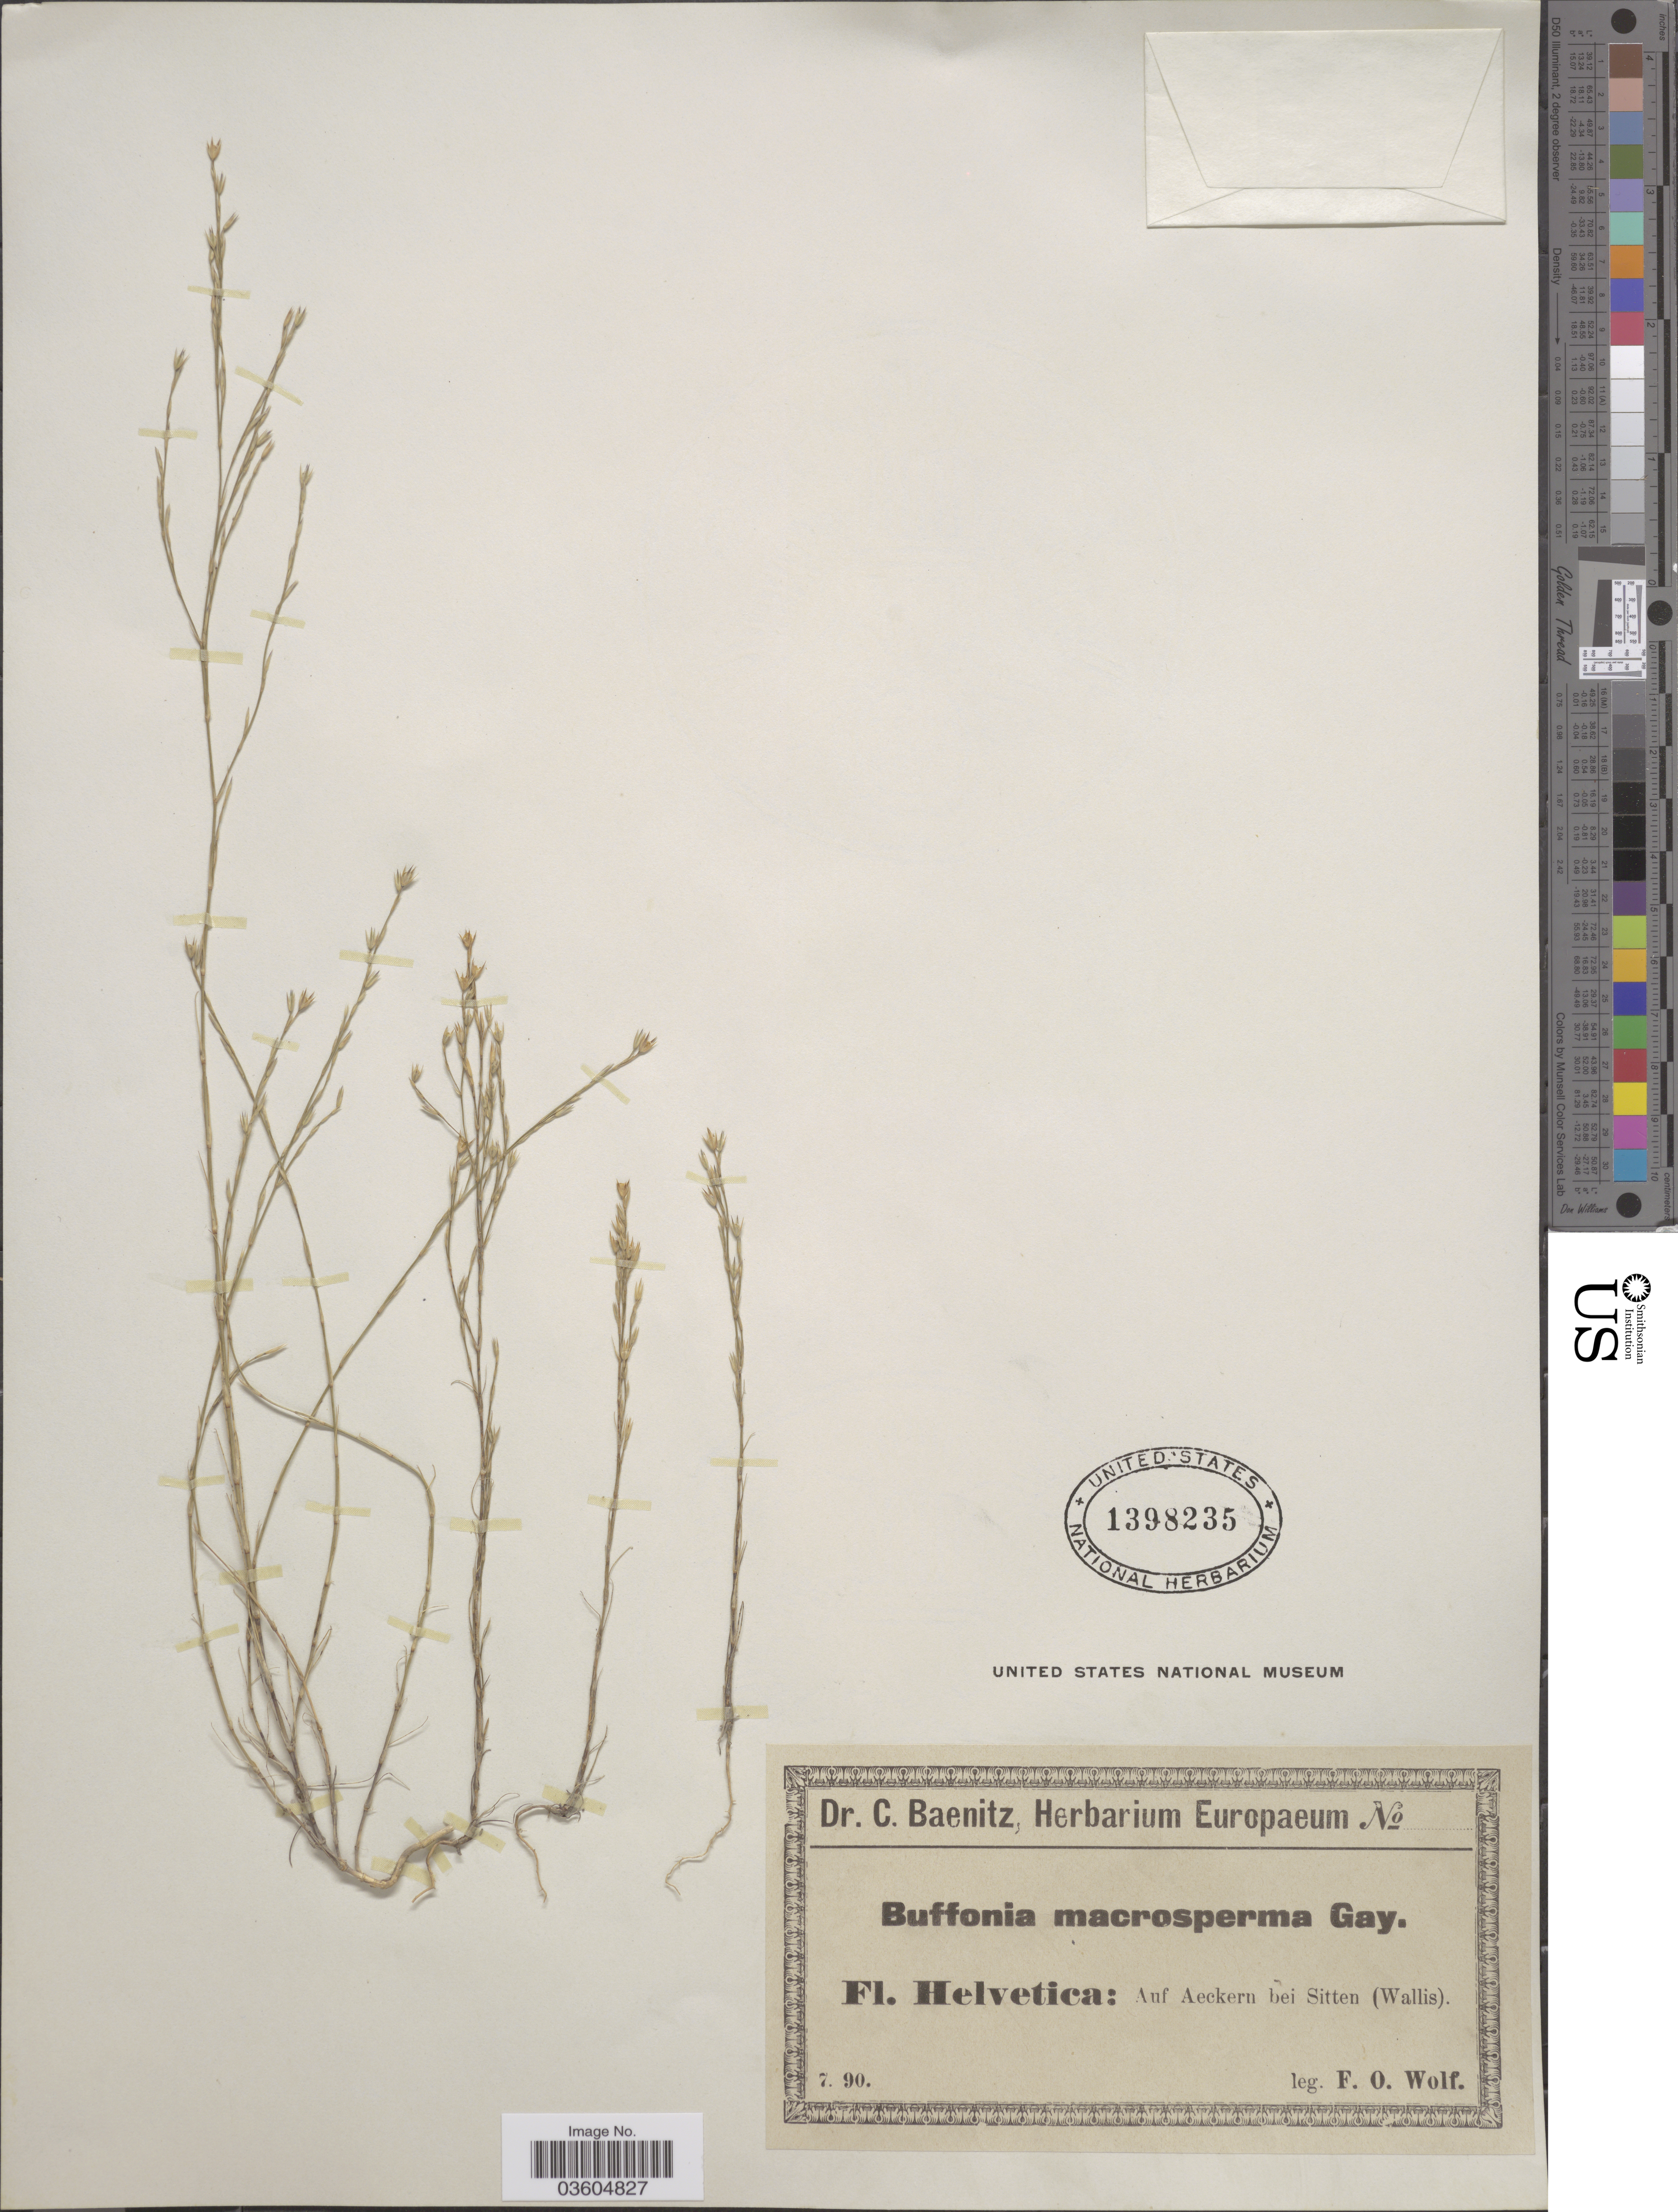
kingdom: Plantae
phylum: Tracheophyta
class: Magnoliopsida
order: Caryophyllales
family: Caryophyllaceae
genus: Bufonia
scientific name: Bufonia macrosperma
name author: J. Gay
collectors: F. Wolf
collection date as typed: Transcribed d/m/y: /7/90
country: Switzerland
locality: Helvetica: Auf Aeckern bei Sitten (Wallis).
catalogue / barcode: US 1398235